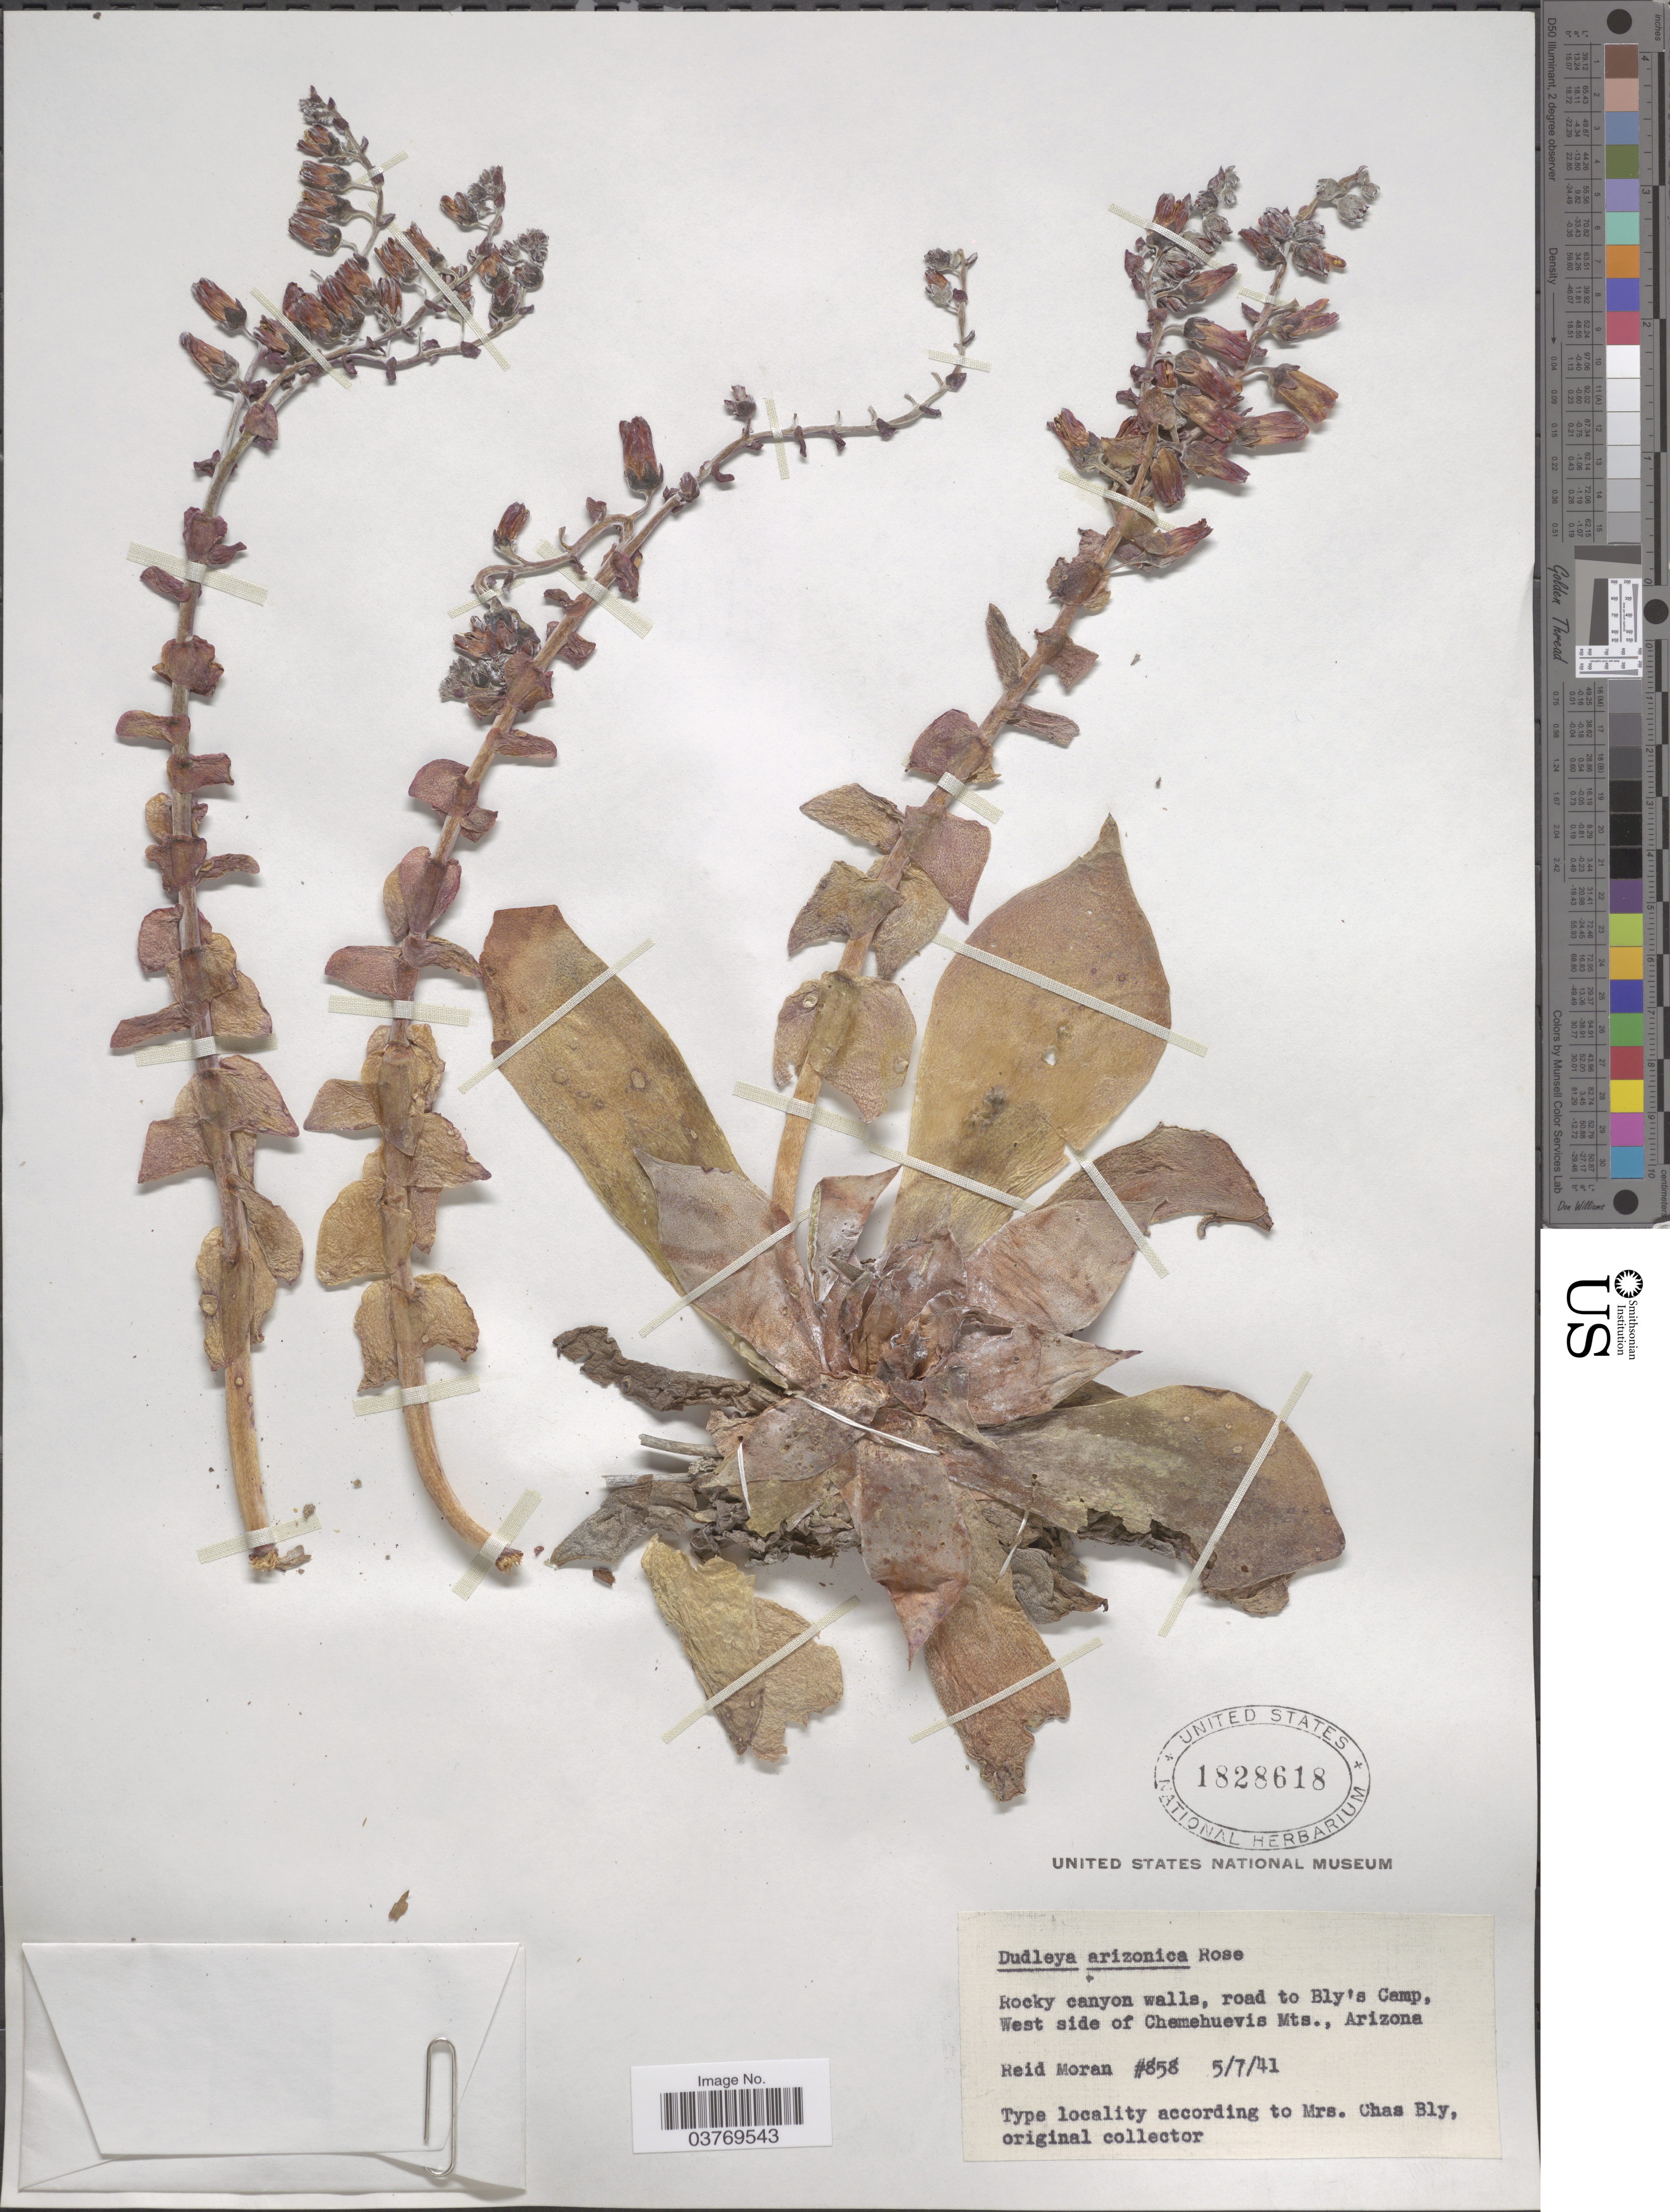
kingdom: Plantae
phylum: Tracheophyta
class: Magnoliopsida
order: Saxifragales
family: Crassulaceae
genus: Dudleya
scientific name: Dudleya arizonica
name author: Rose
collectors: R. Moran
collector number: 858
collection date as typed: Transcribed d/m/y: 7/5/41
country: United States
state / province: Arizona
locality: Rocky canyon walls, road to Bly's Camp, West side of Chemehuevis Mts.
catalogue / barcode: US 1828618